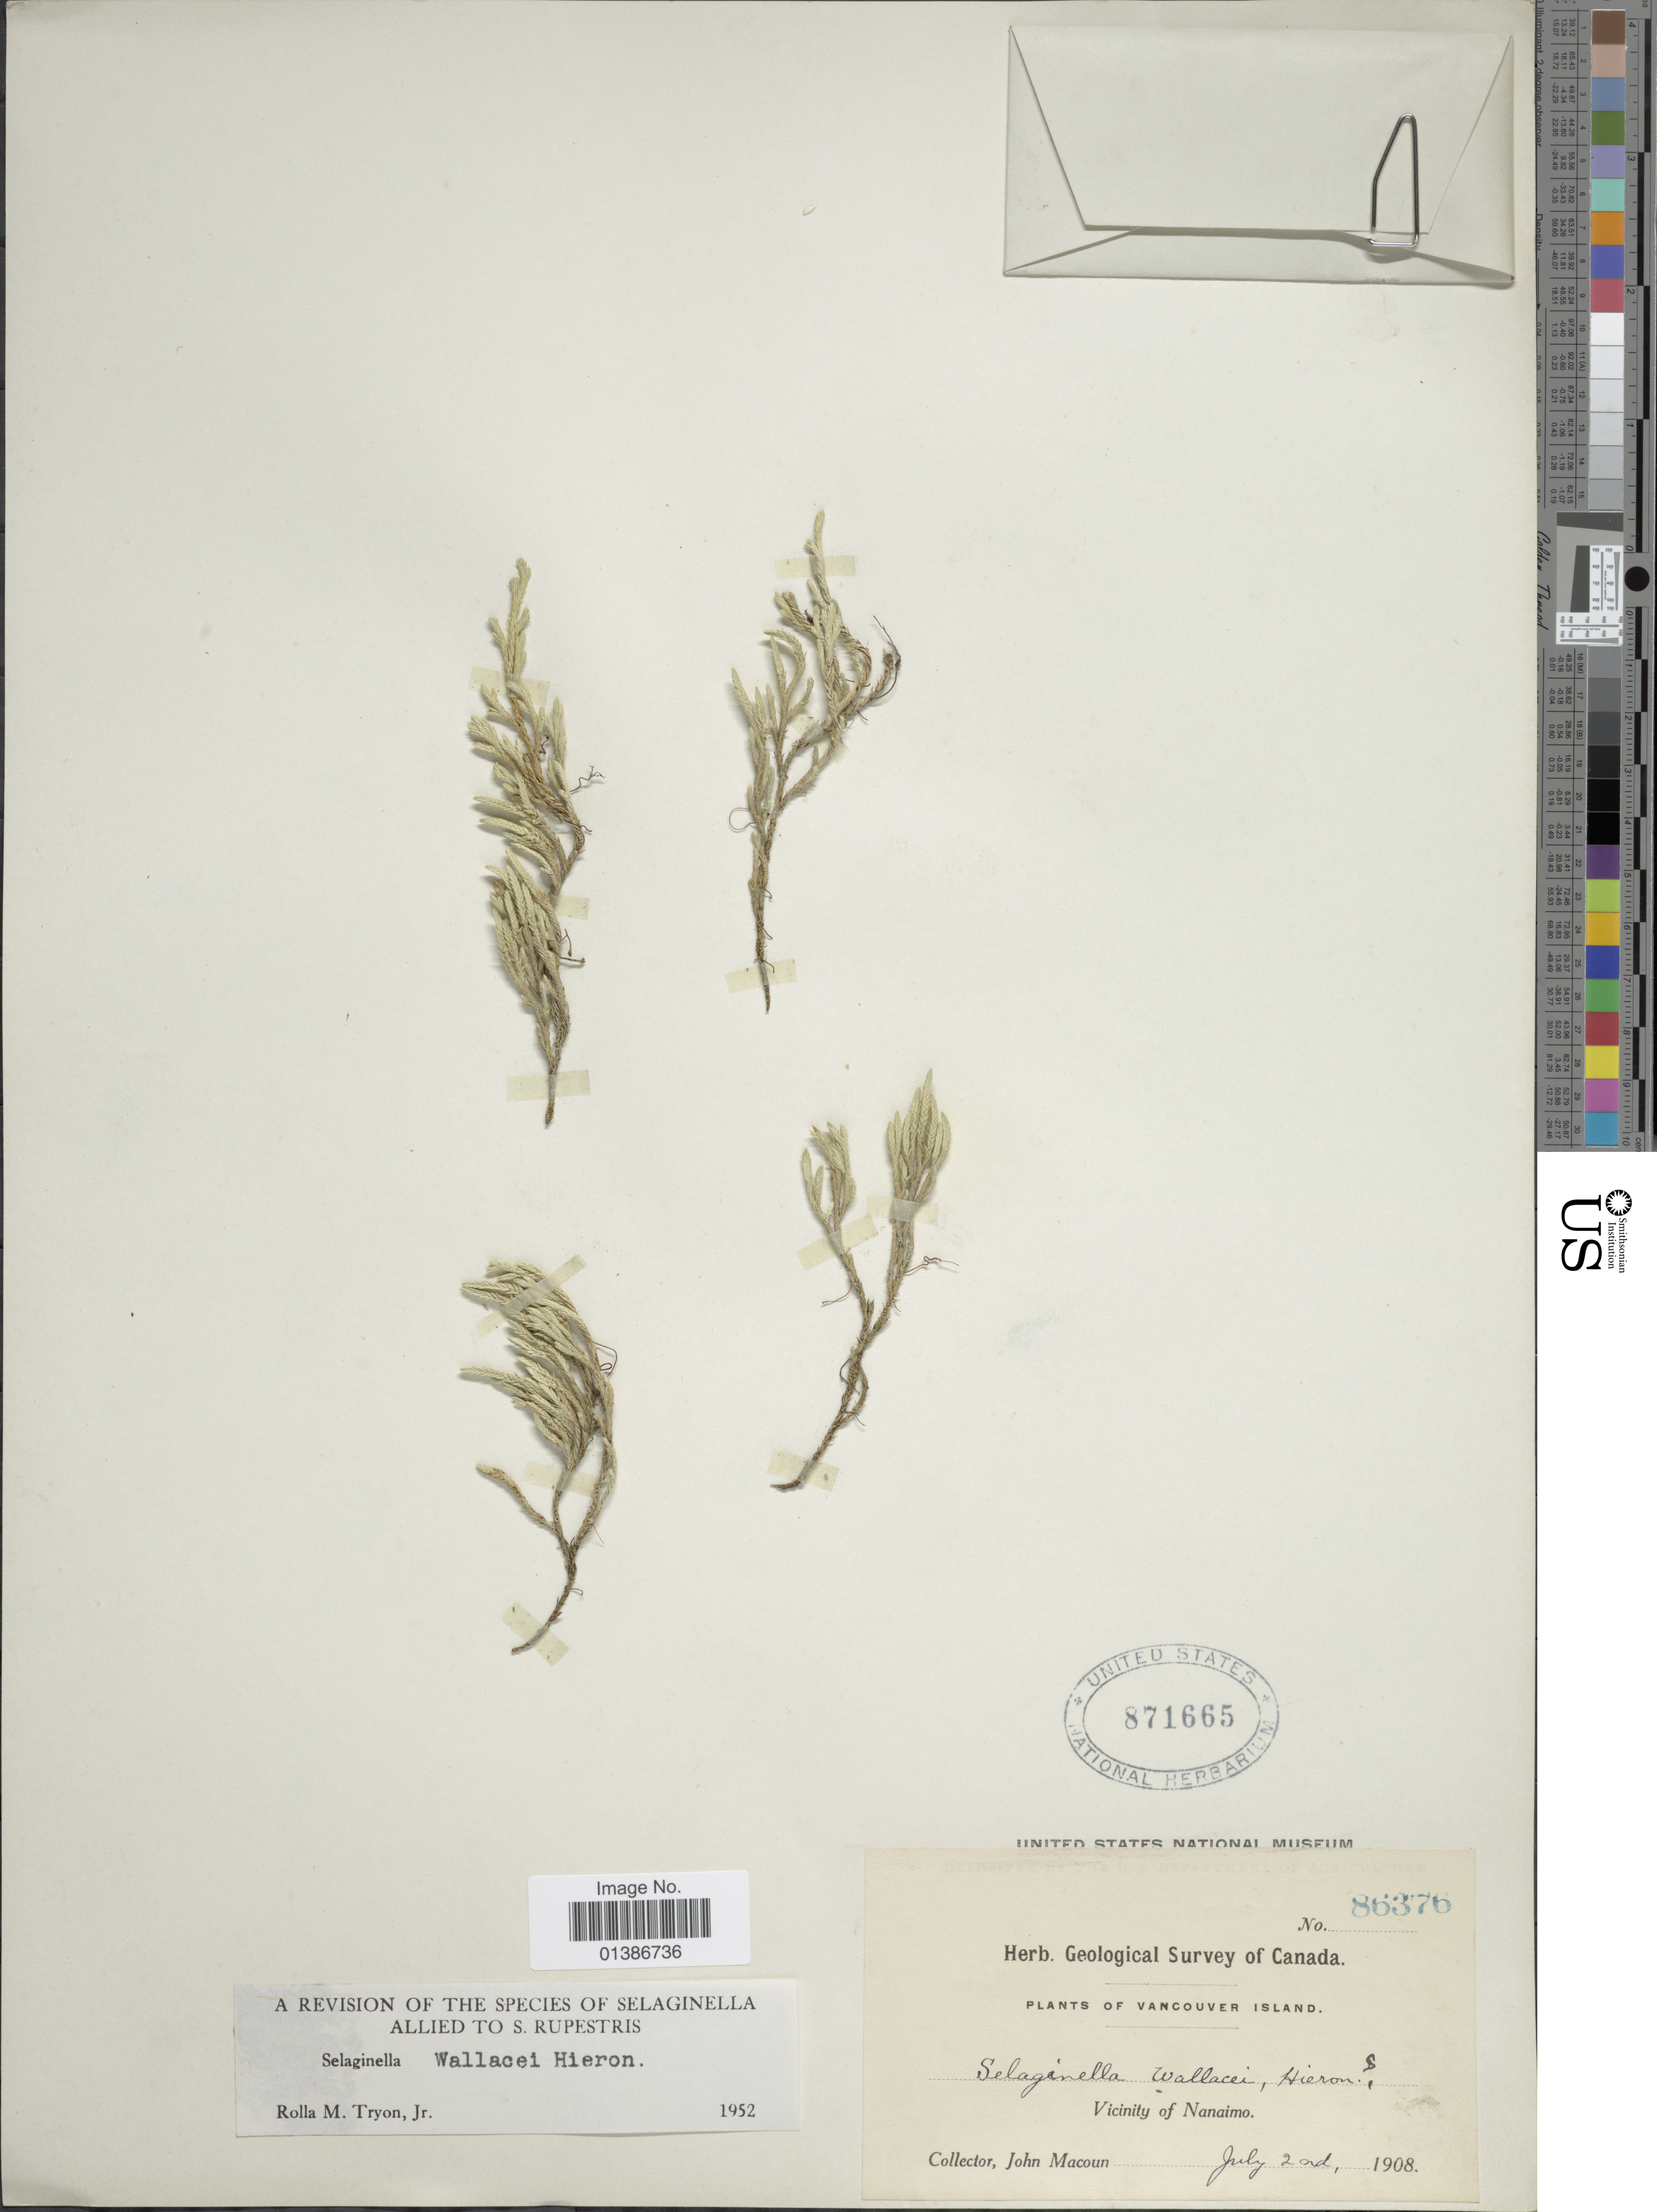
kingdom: Plantae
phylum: Tracheophyta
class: Lycopodiopsida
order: Selaginellales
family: Selaginellaceae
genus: Selaginella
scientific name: Selaginella wallacei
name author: Hieron.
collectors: J. Macoun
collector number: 86376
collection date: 1908-07-02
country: Canada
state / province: British Columbia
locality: Vancouver Island. Vicinity of Nanaimo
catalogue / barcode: US 871665